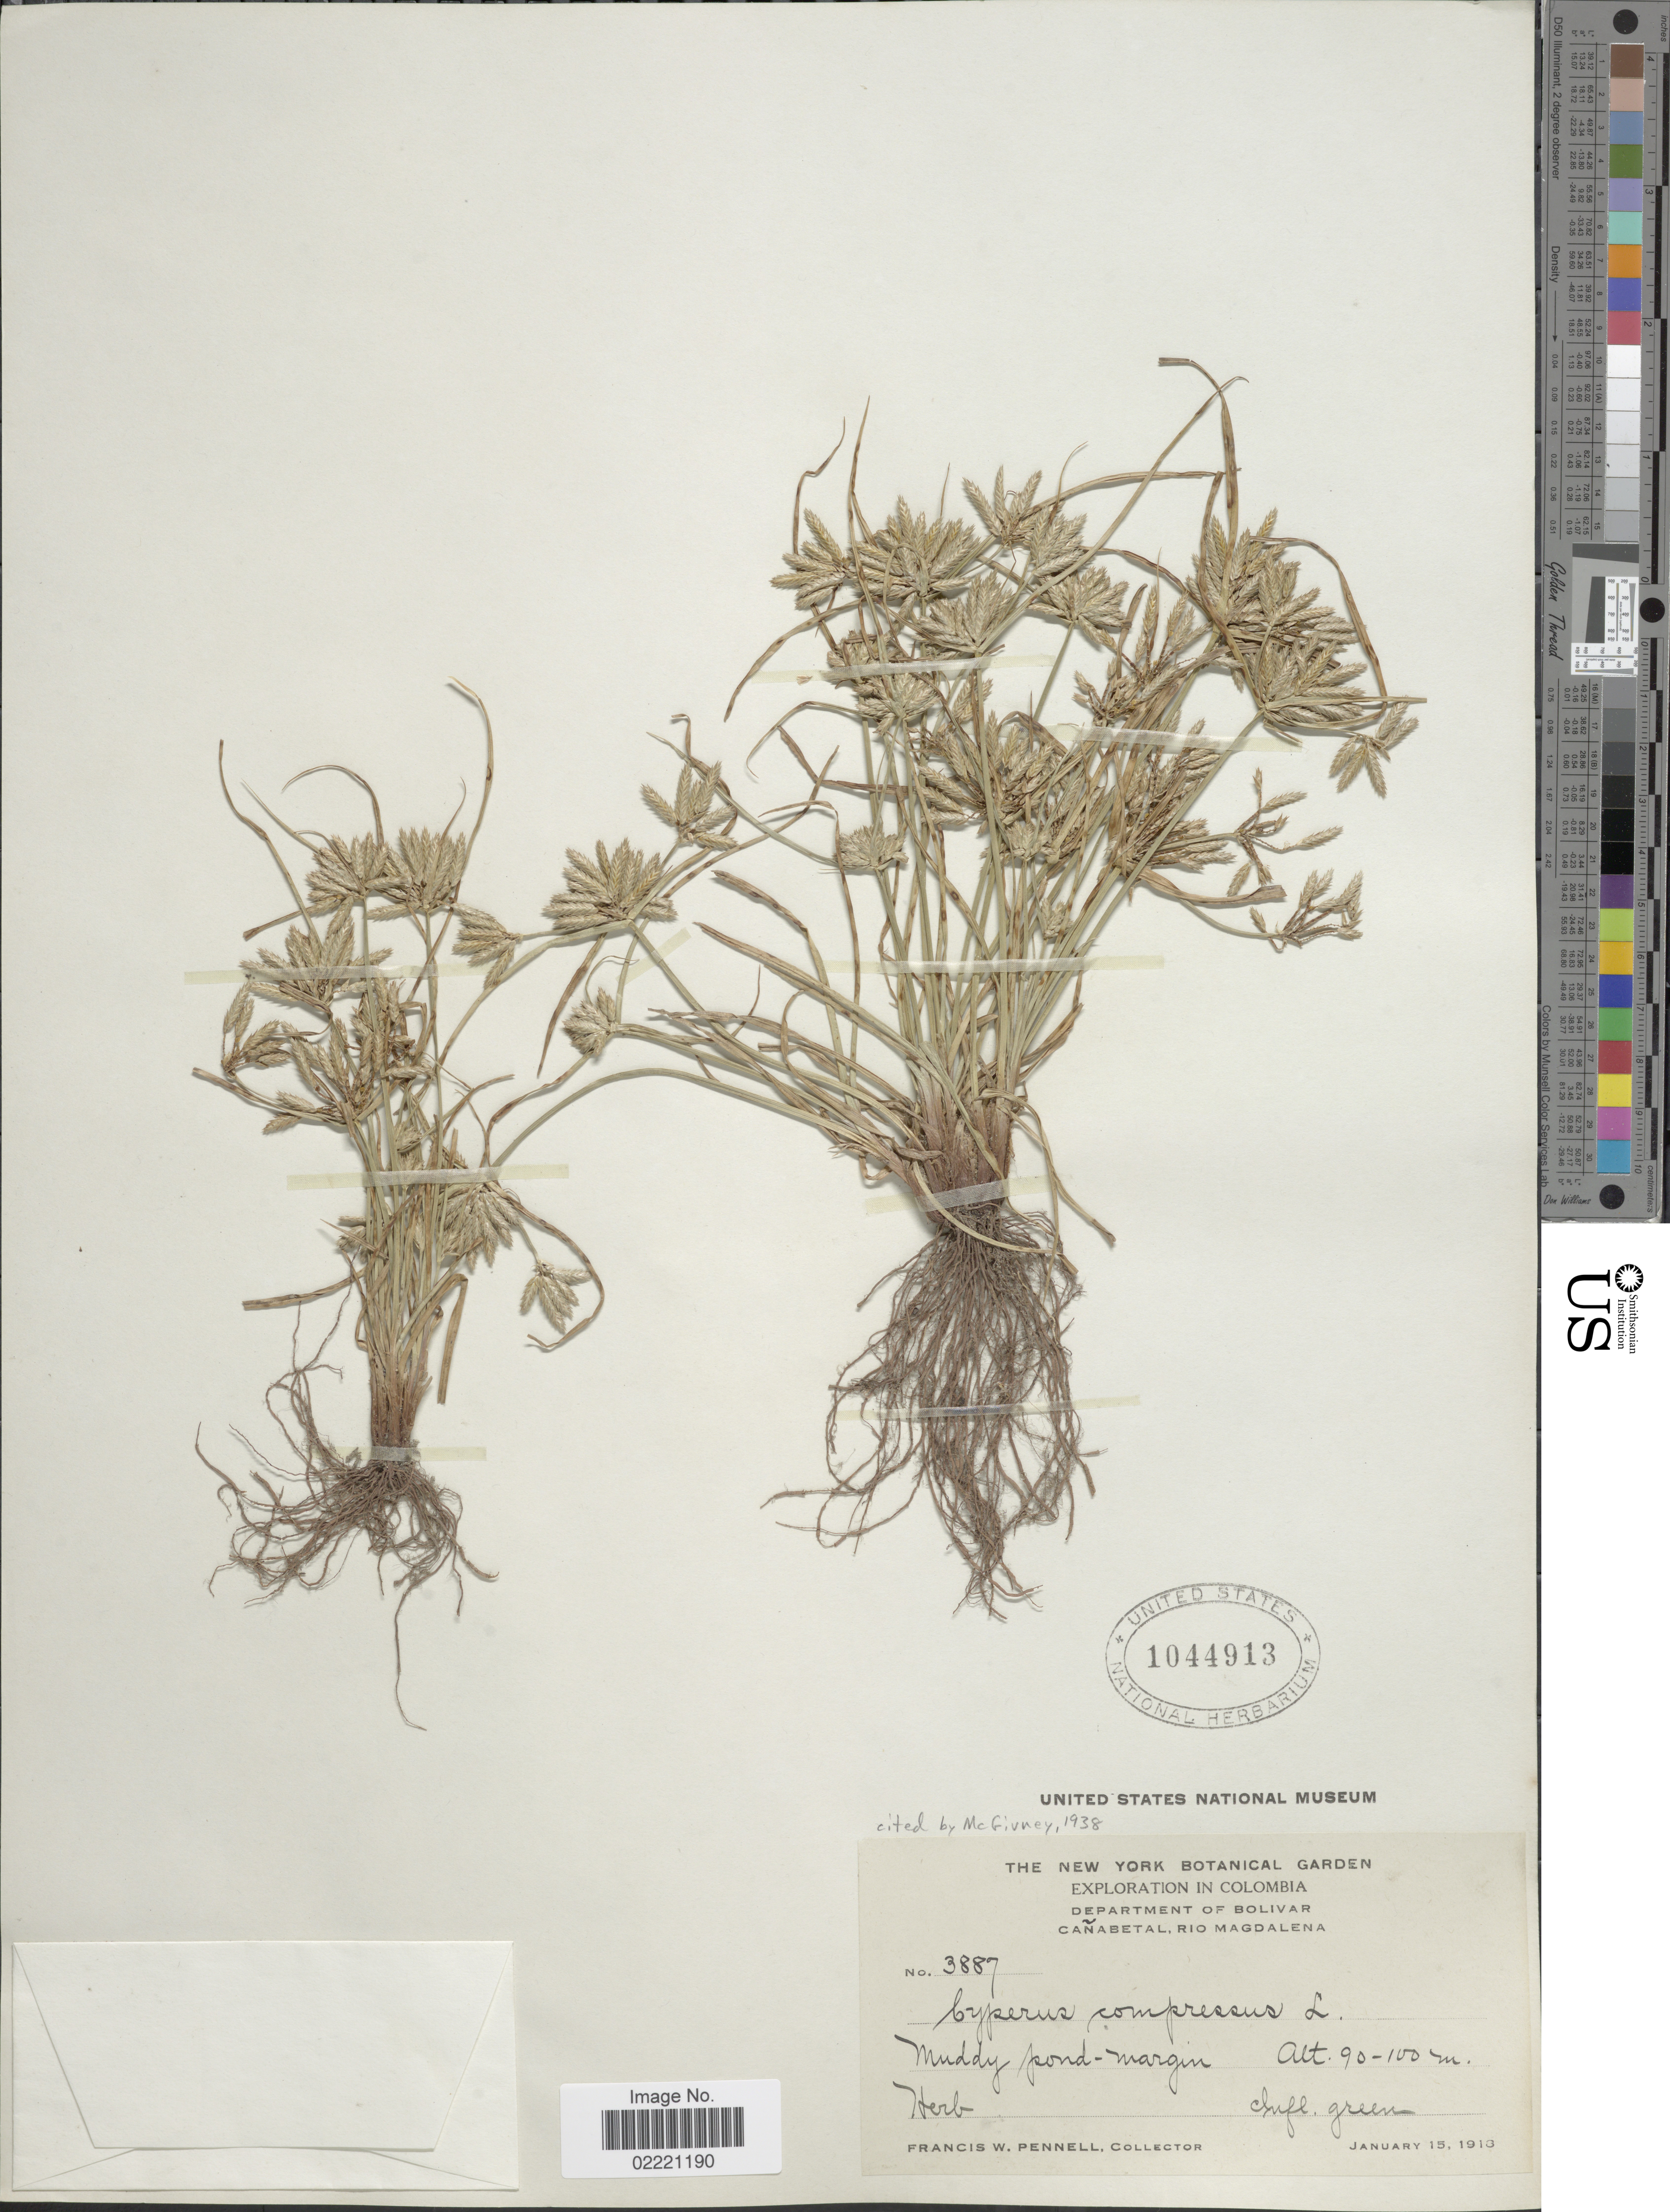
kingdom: Plantae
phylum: Tracheophyta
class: Liliopsida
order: Poales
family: Cyperaceae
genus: Cyperus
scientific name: Cyperus compressus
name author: L.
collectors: F. W. Pennell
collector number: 3887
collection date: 1918-01-15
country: Colombia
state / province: Bolívar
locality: Canabetal, Rio Magdalena, muddy pond-margin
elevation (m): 90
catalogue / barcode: US 1044913